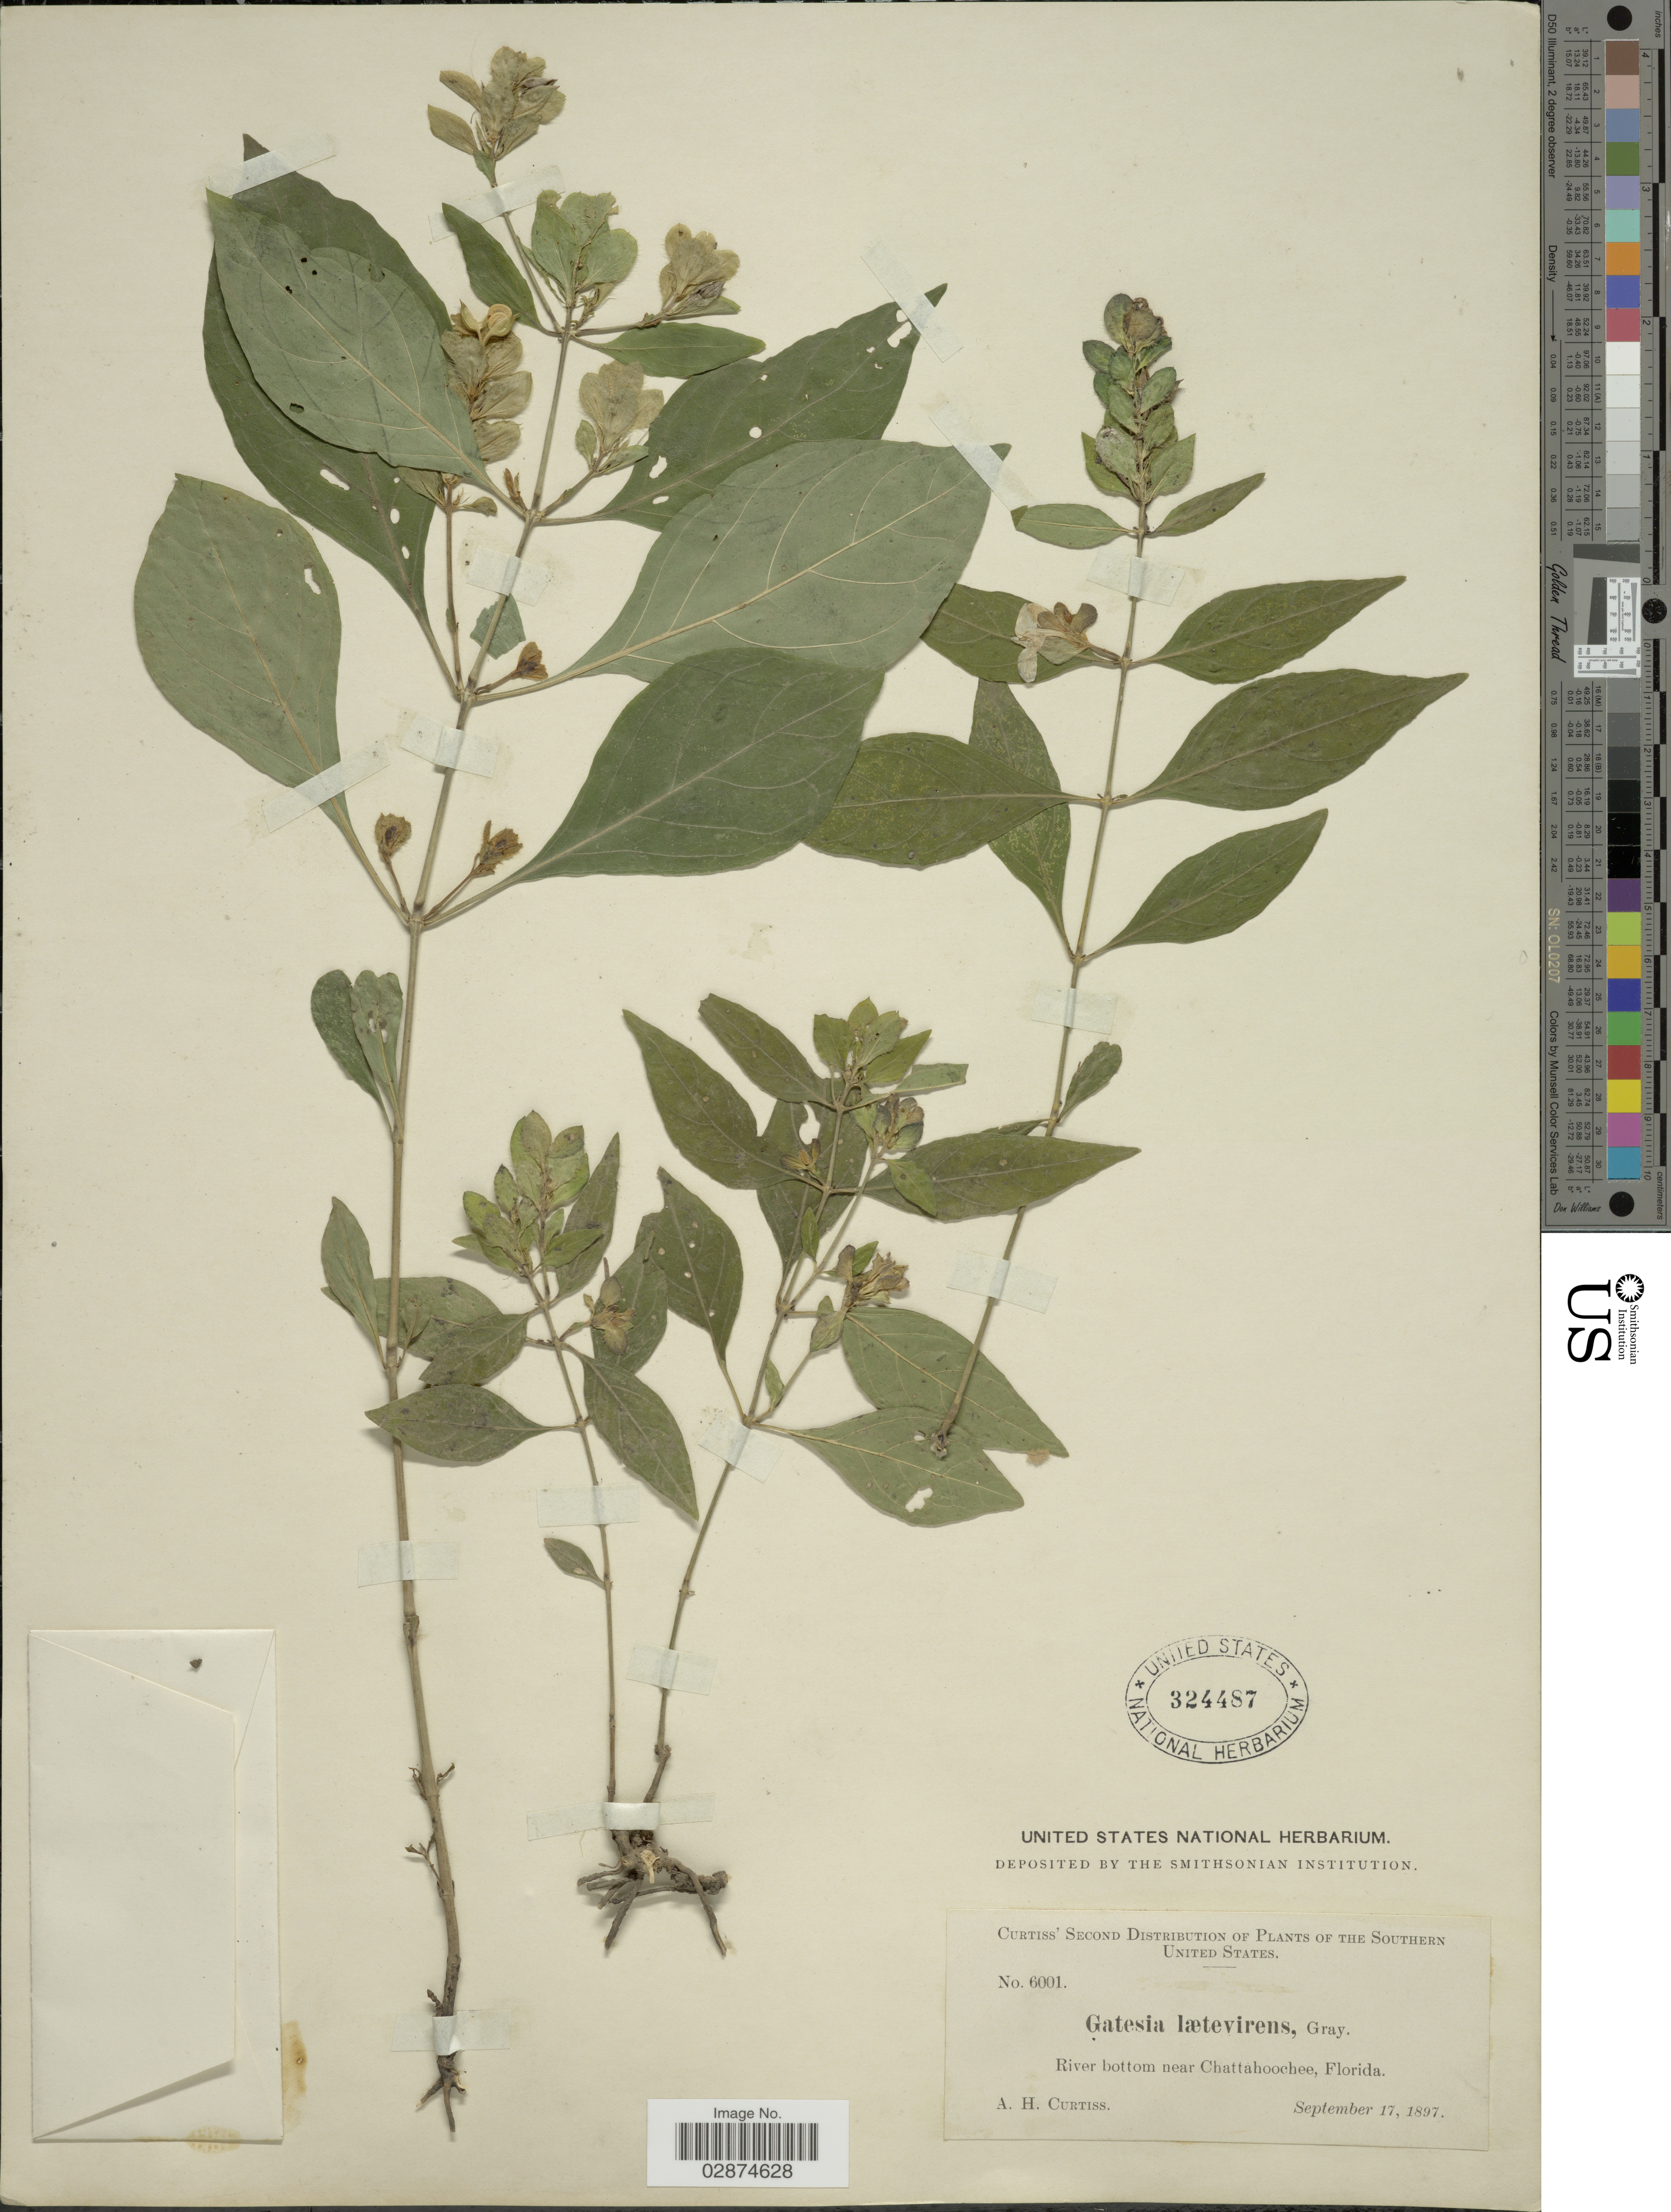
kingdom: Plantae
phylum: Tracheophyta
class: Magnoliopsida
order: Lamiales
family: Acanthaceae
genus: Yeatesia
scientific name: Yeatesia viridiflora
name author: (Nees) Small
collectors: A. H. Curtiss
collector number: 6001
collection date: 1897-09-17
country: United States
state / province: Florida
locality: Southern United States. River bottom near Chattahoochee.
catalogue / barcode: US 324487